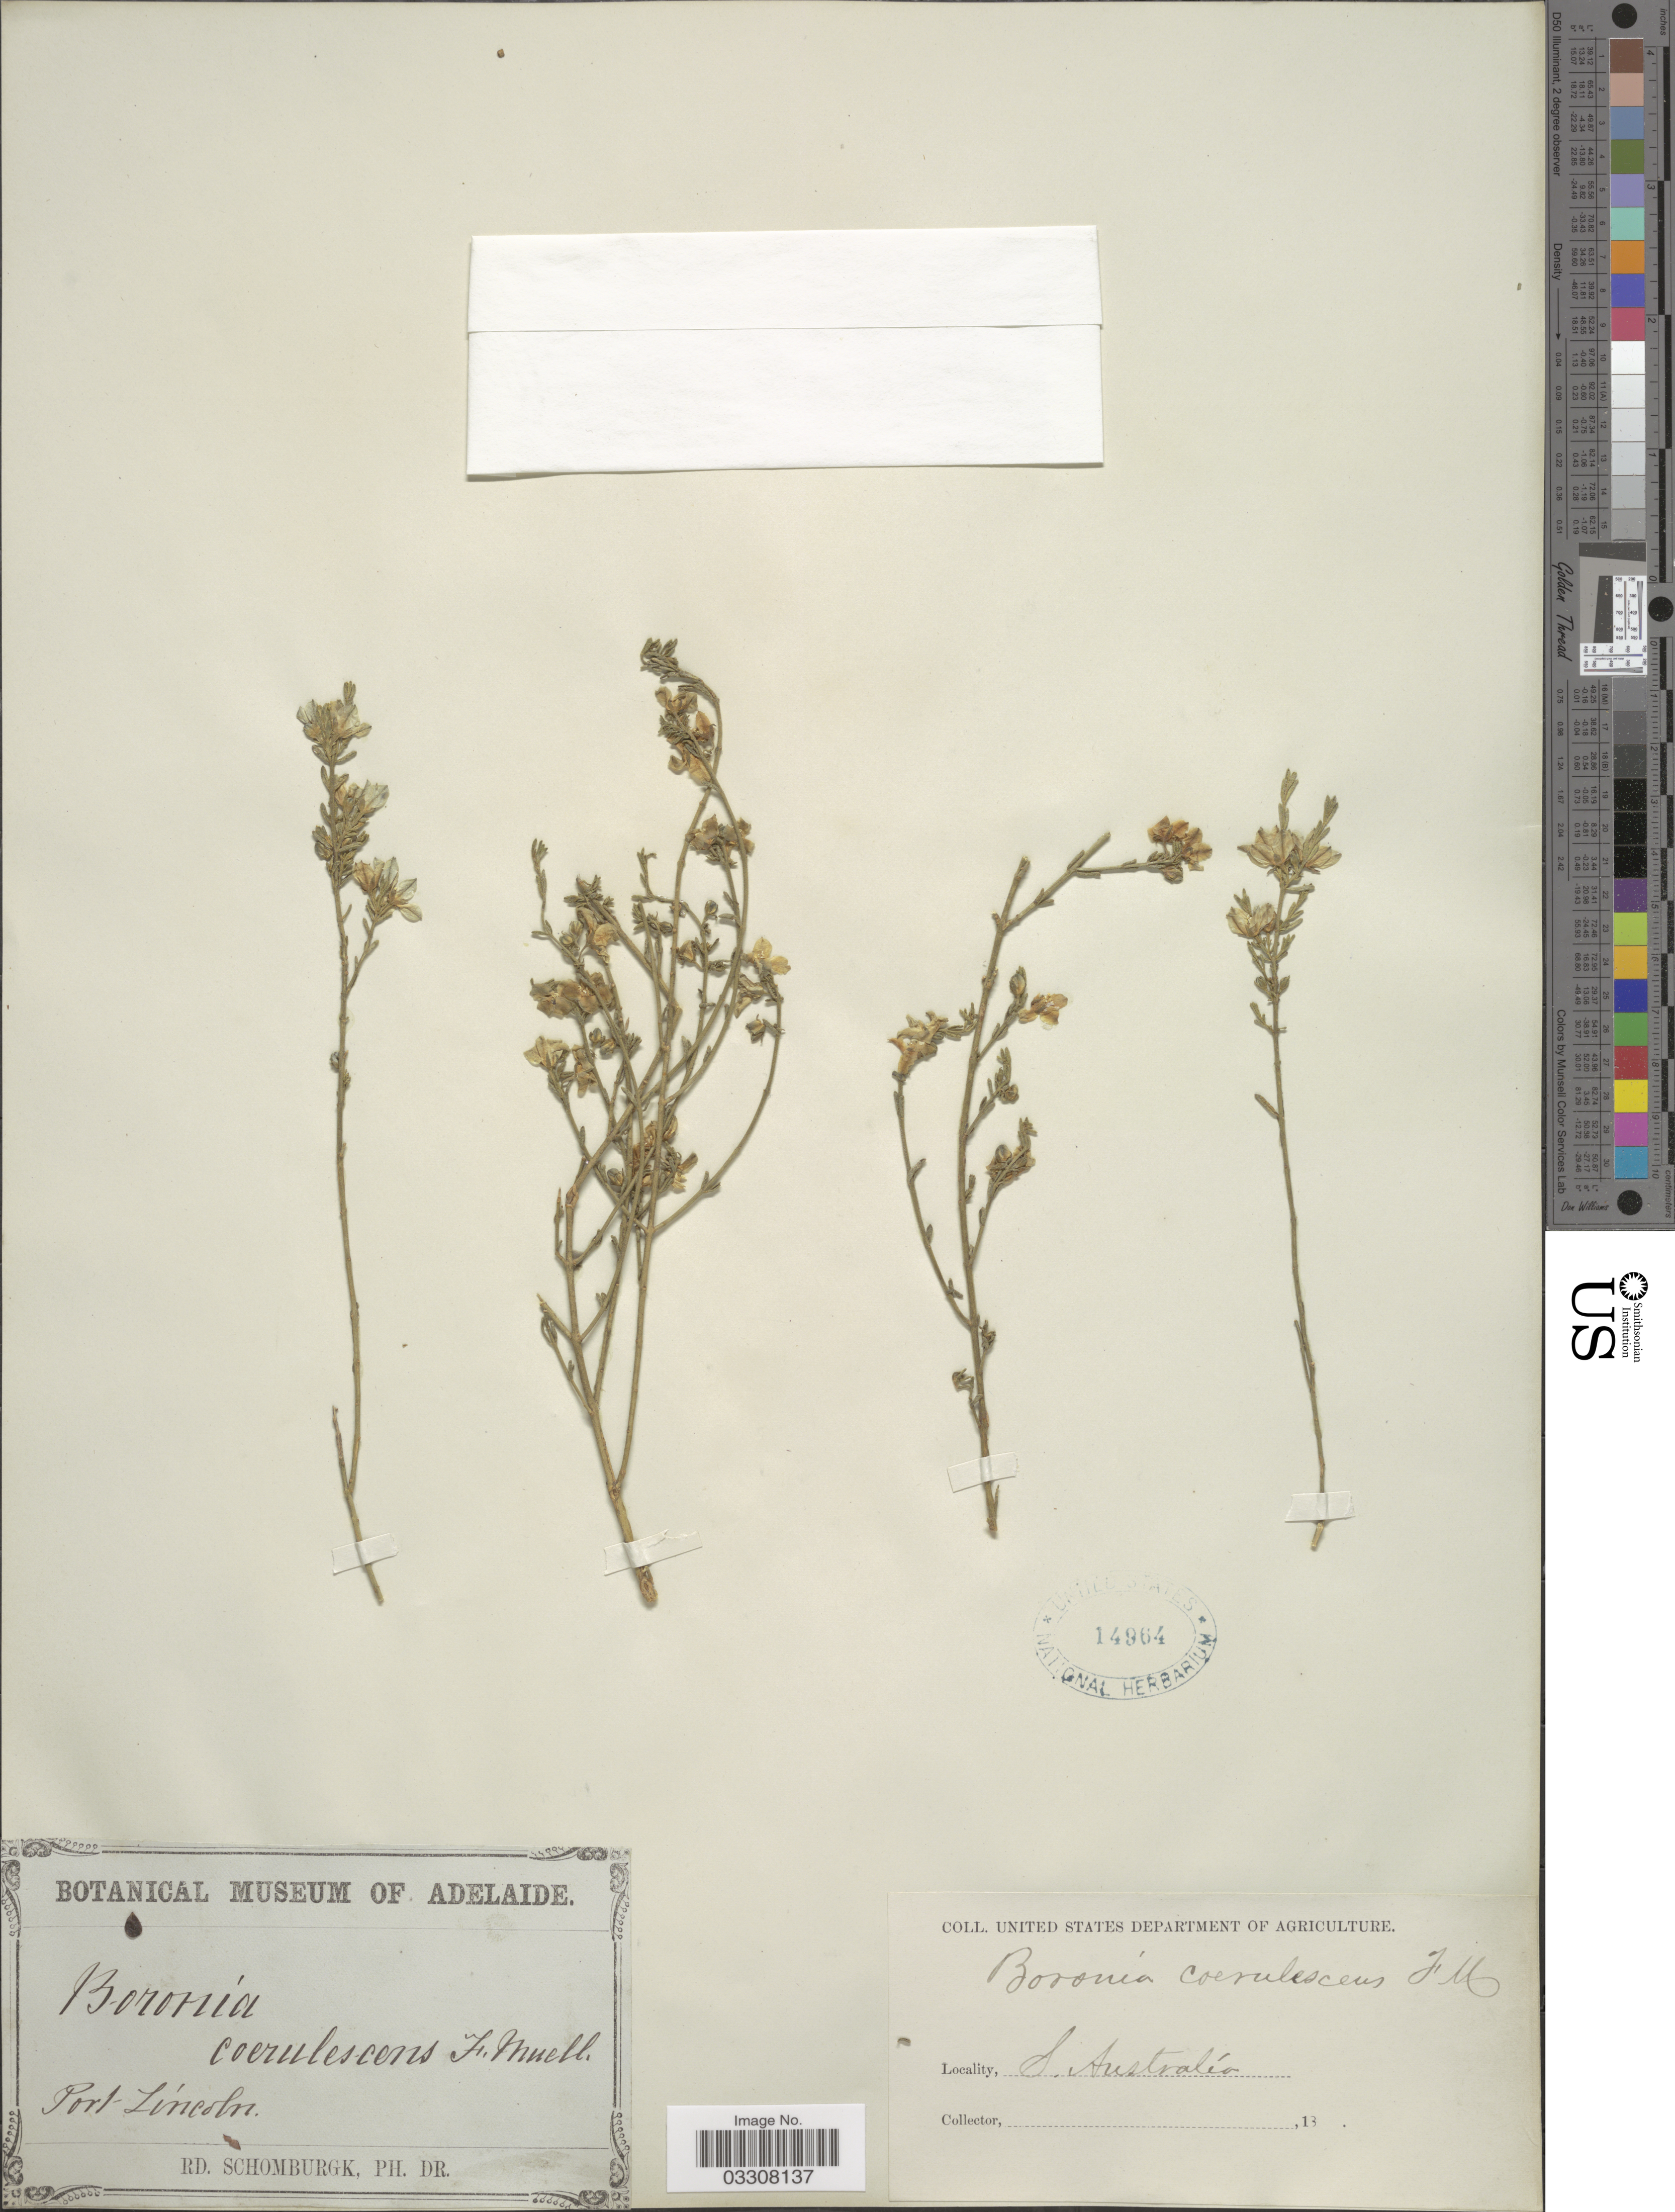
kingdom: Plantae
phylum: Tracheophyta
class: Magnoliopsida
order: Sapindales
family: Rutaceae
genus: Cyanothamnus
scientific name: Cyanothamnus coerulescens subsp. coerulescens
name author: (F. Muell.) Duretto & Heslewood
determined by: Strong, Mark T., (BOT), Smithsonian Institution - National Museum of Natural History (UNITED STATES)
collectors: M. R. Schomburgk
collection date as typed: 18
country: Australia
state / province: South Australia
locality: S. Australia. Port Lincoln.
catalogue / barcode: US 14964